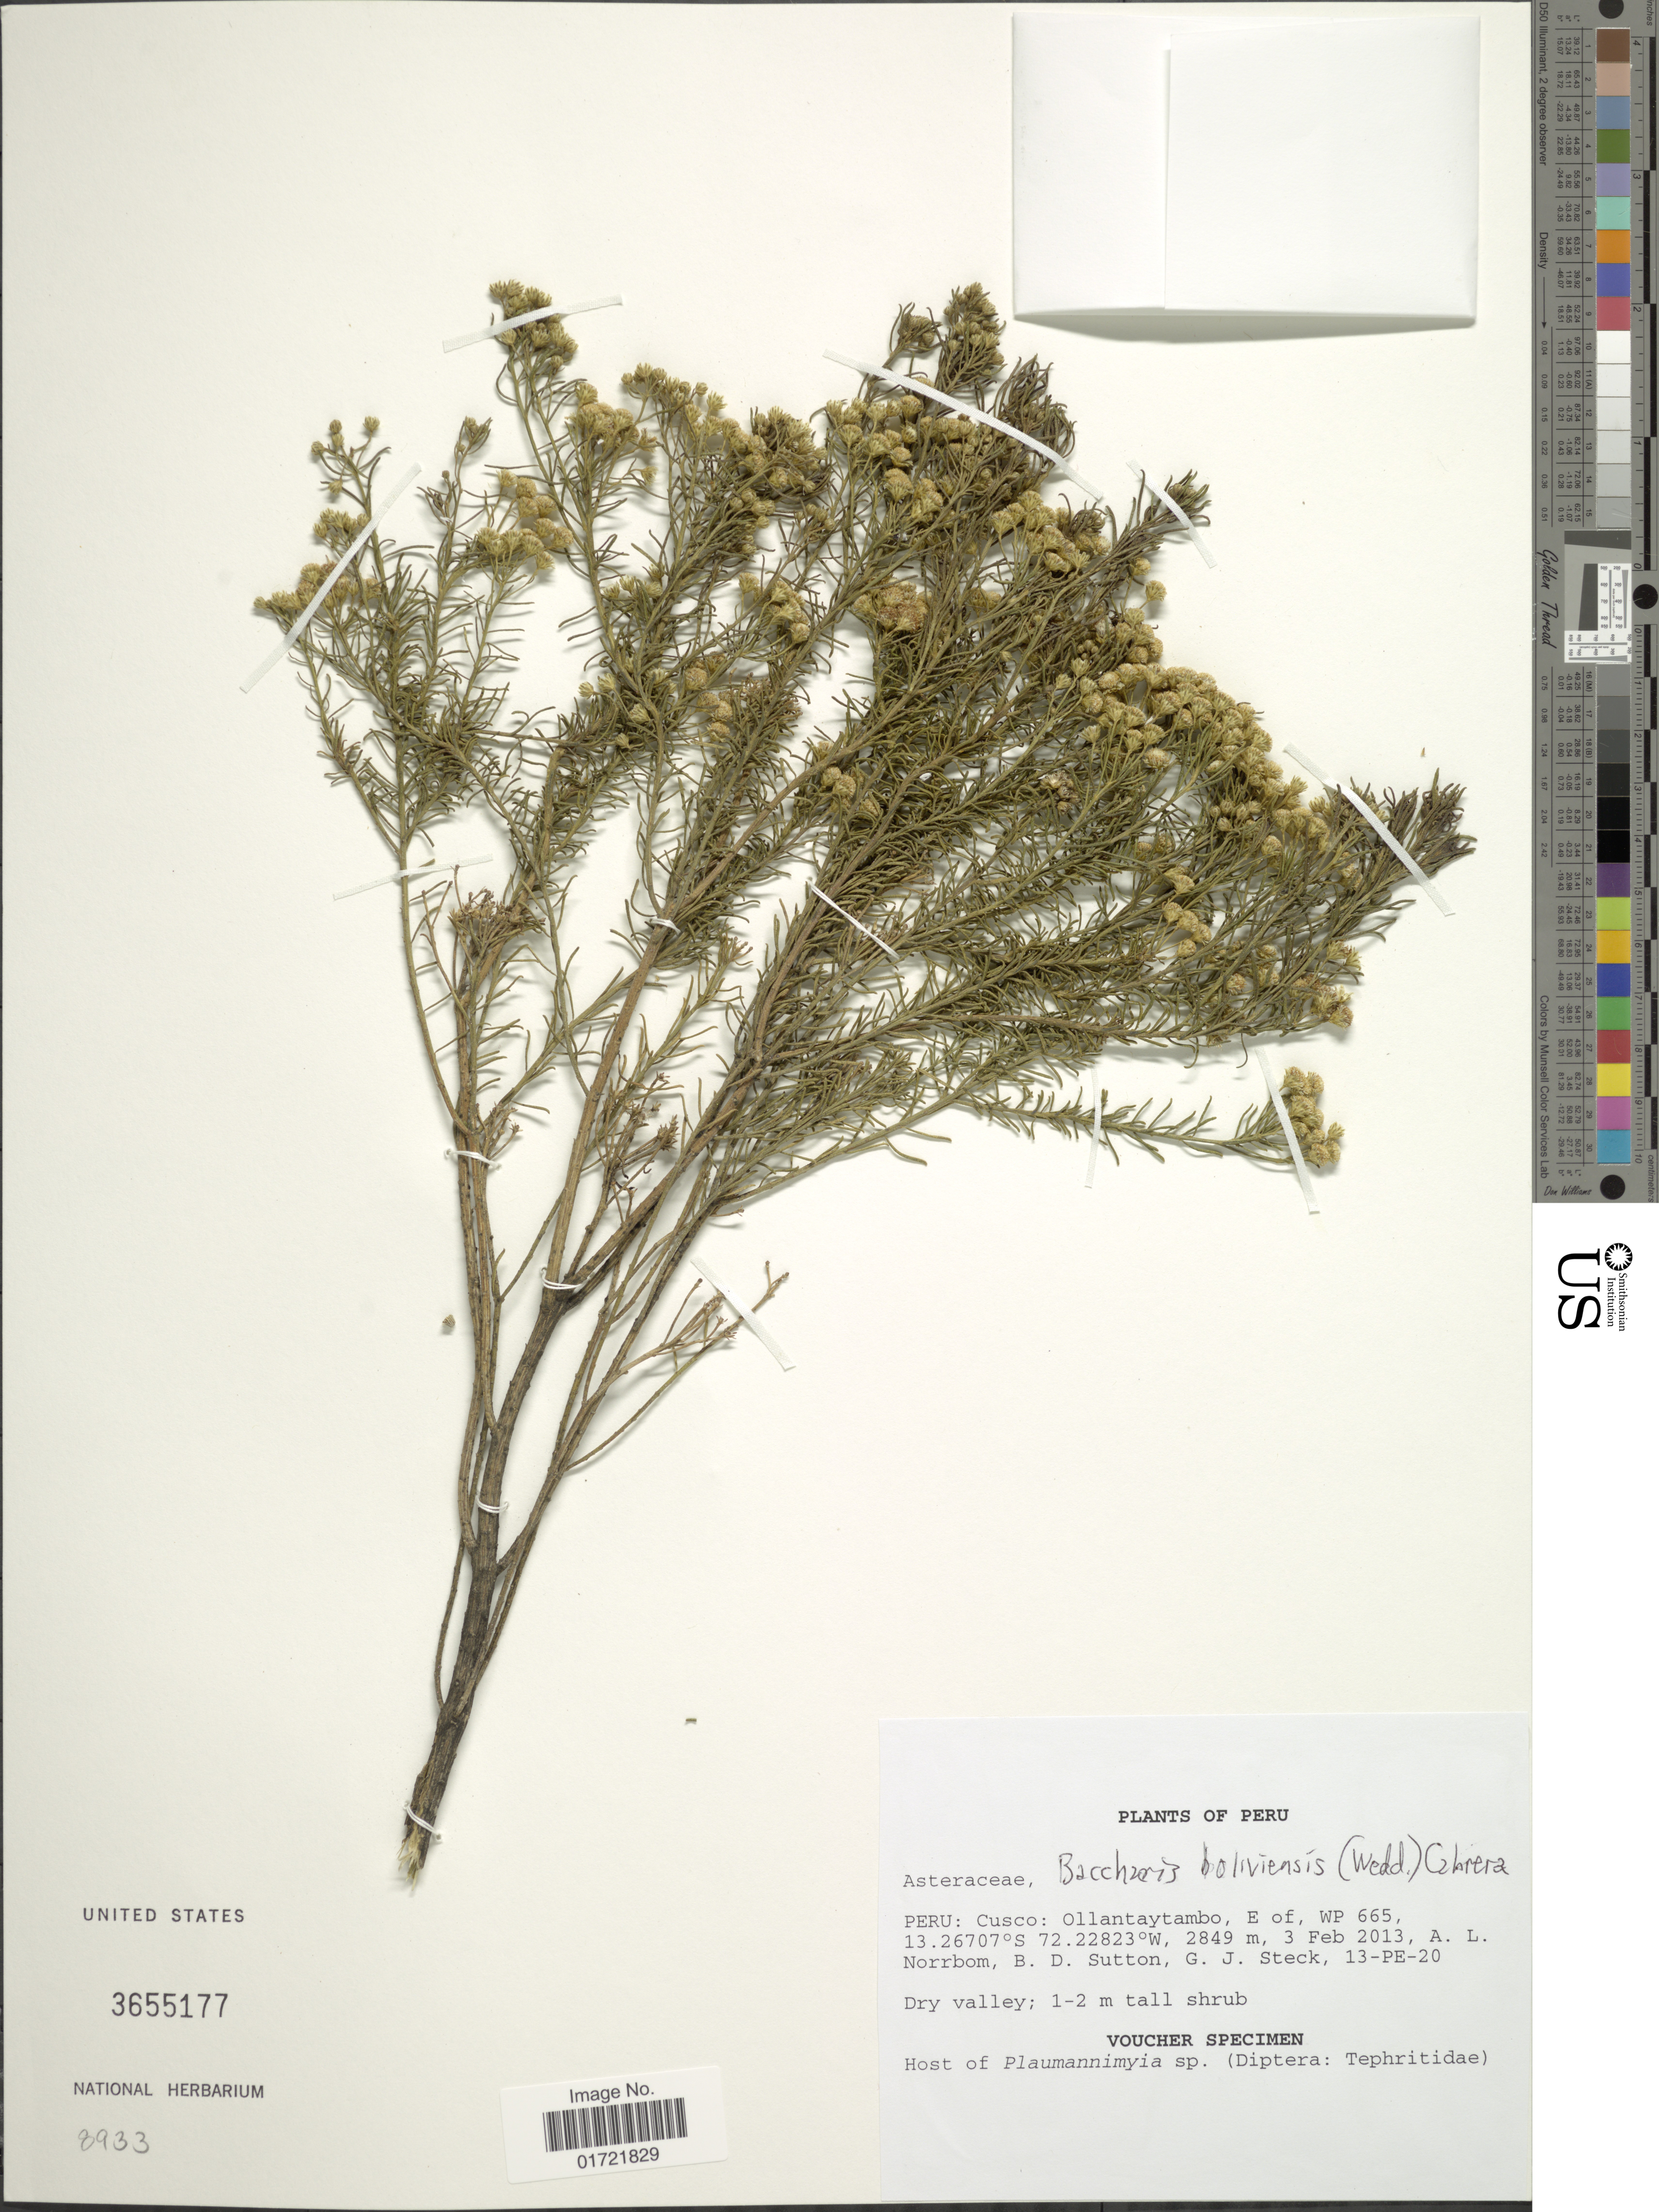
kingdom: Plantae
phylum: Tracheophyta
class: Magnoliopsida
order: Asterales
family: Asteraceae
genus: Baccharis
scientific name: Baccharis bolivensis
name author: (Wedd.) Cabrera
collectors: A. L. Norrbom, B. Sutton & G. Steck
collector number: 13-PE-20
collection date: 2013-02-03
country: Peru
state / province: Cusco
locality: Ollantaytambo, E of, WP 665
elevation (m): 2849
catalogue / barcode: US 3655177